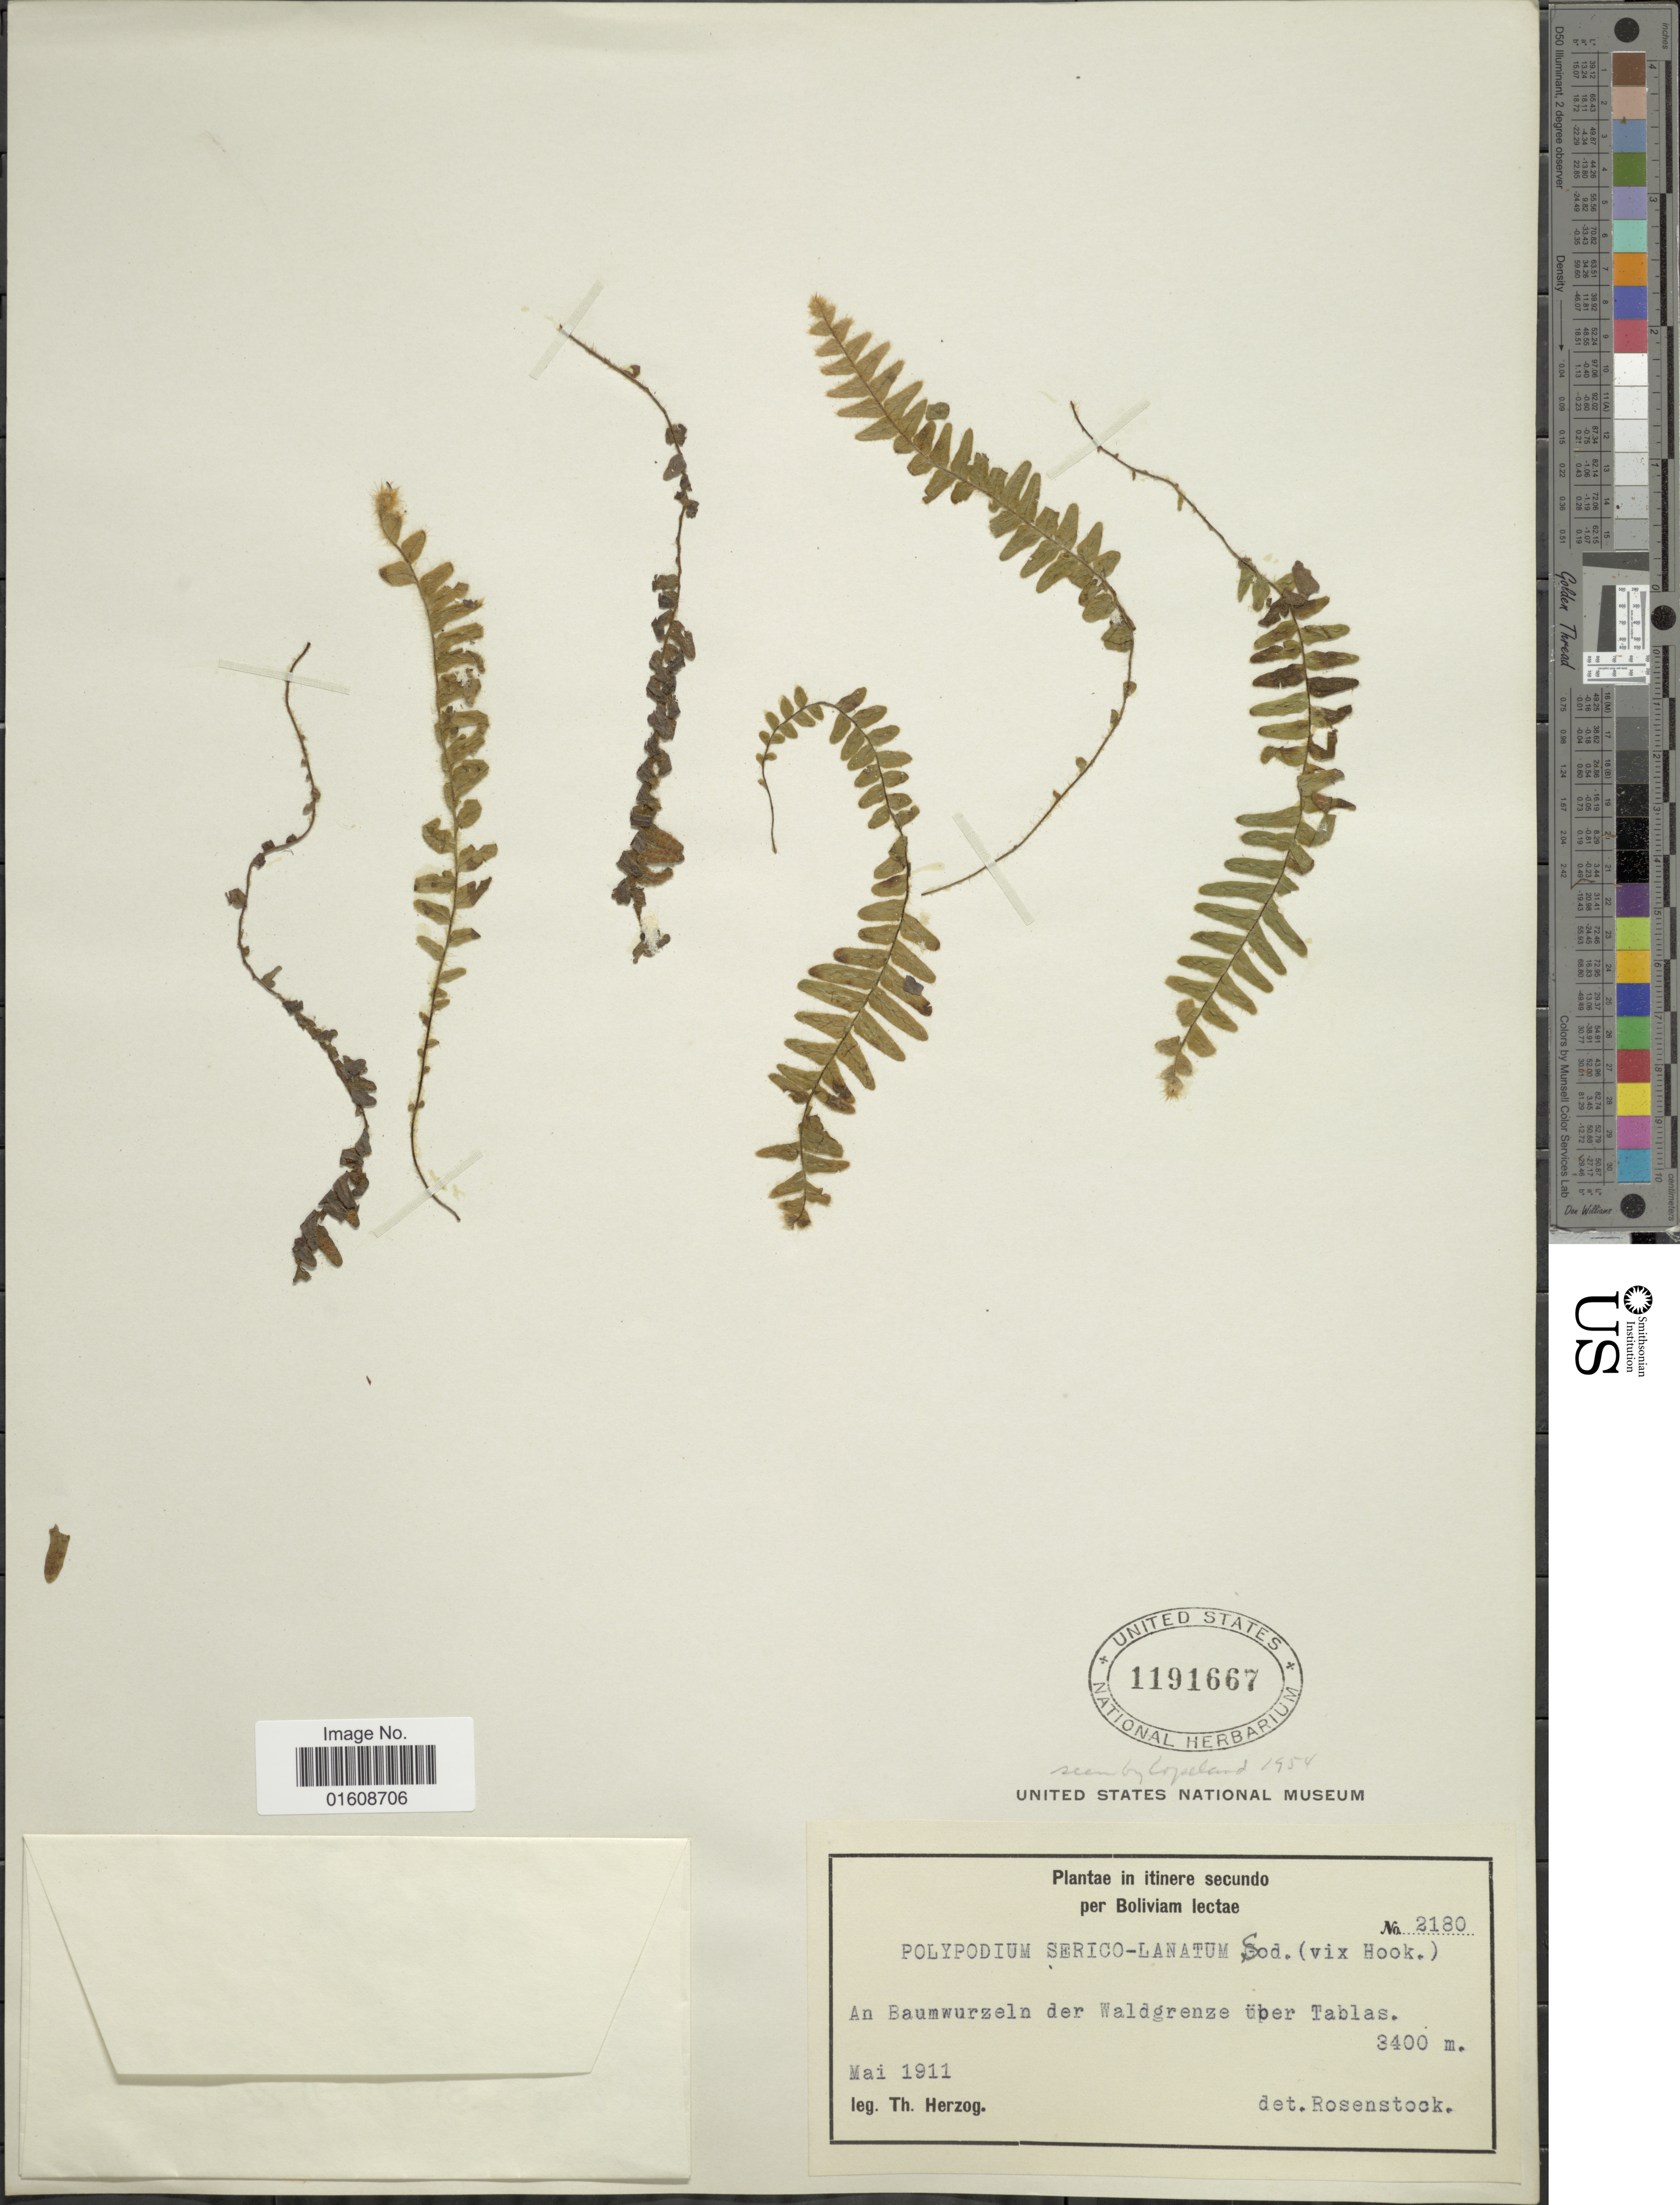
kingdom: Plantae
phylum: Tracheophyta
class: Polypodiopsida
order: Polypodiales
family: Polypodiaceae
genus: Alansmia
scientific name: Alansmia lanigera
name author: (Desv.) Moguel & M. Kessler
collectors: T. K. J. Herzog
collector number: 2180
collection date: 1911-05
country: Bolivia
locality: An Baumwurzeln der Waldgrenze üper Tablas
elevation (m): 3400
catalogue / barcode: US 1191667